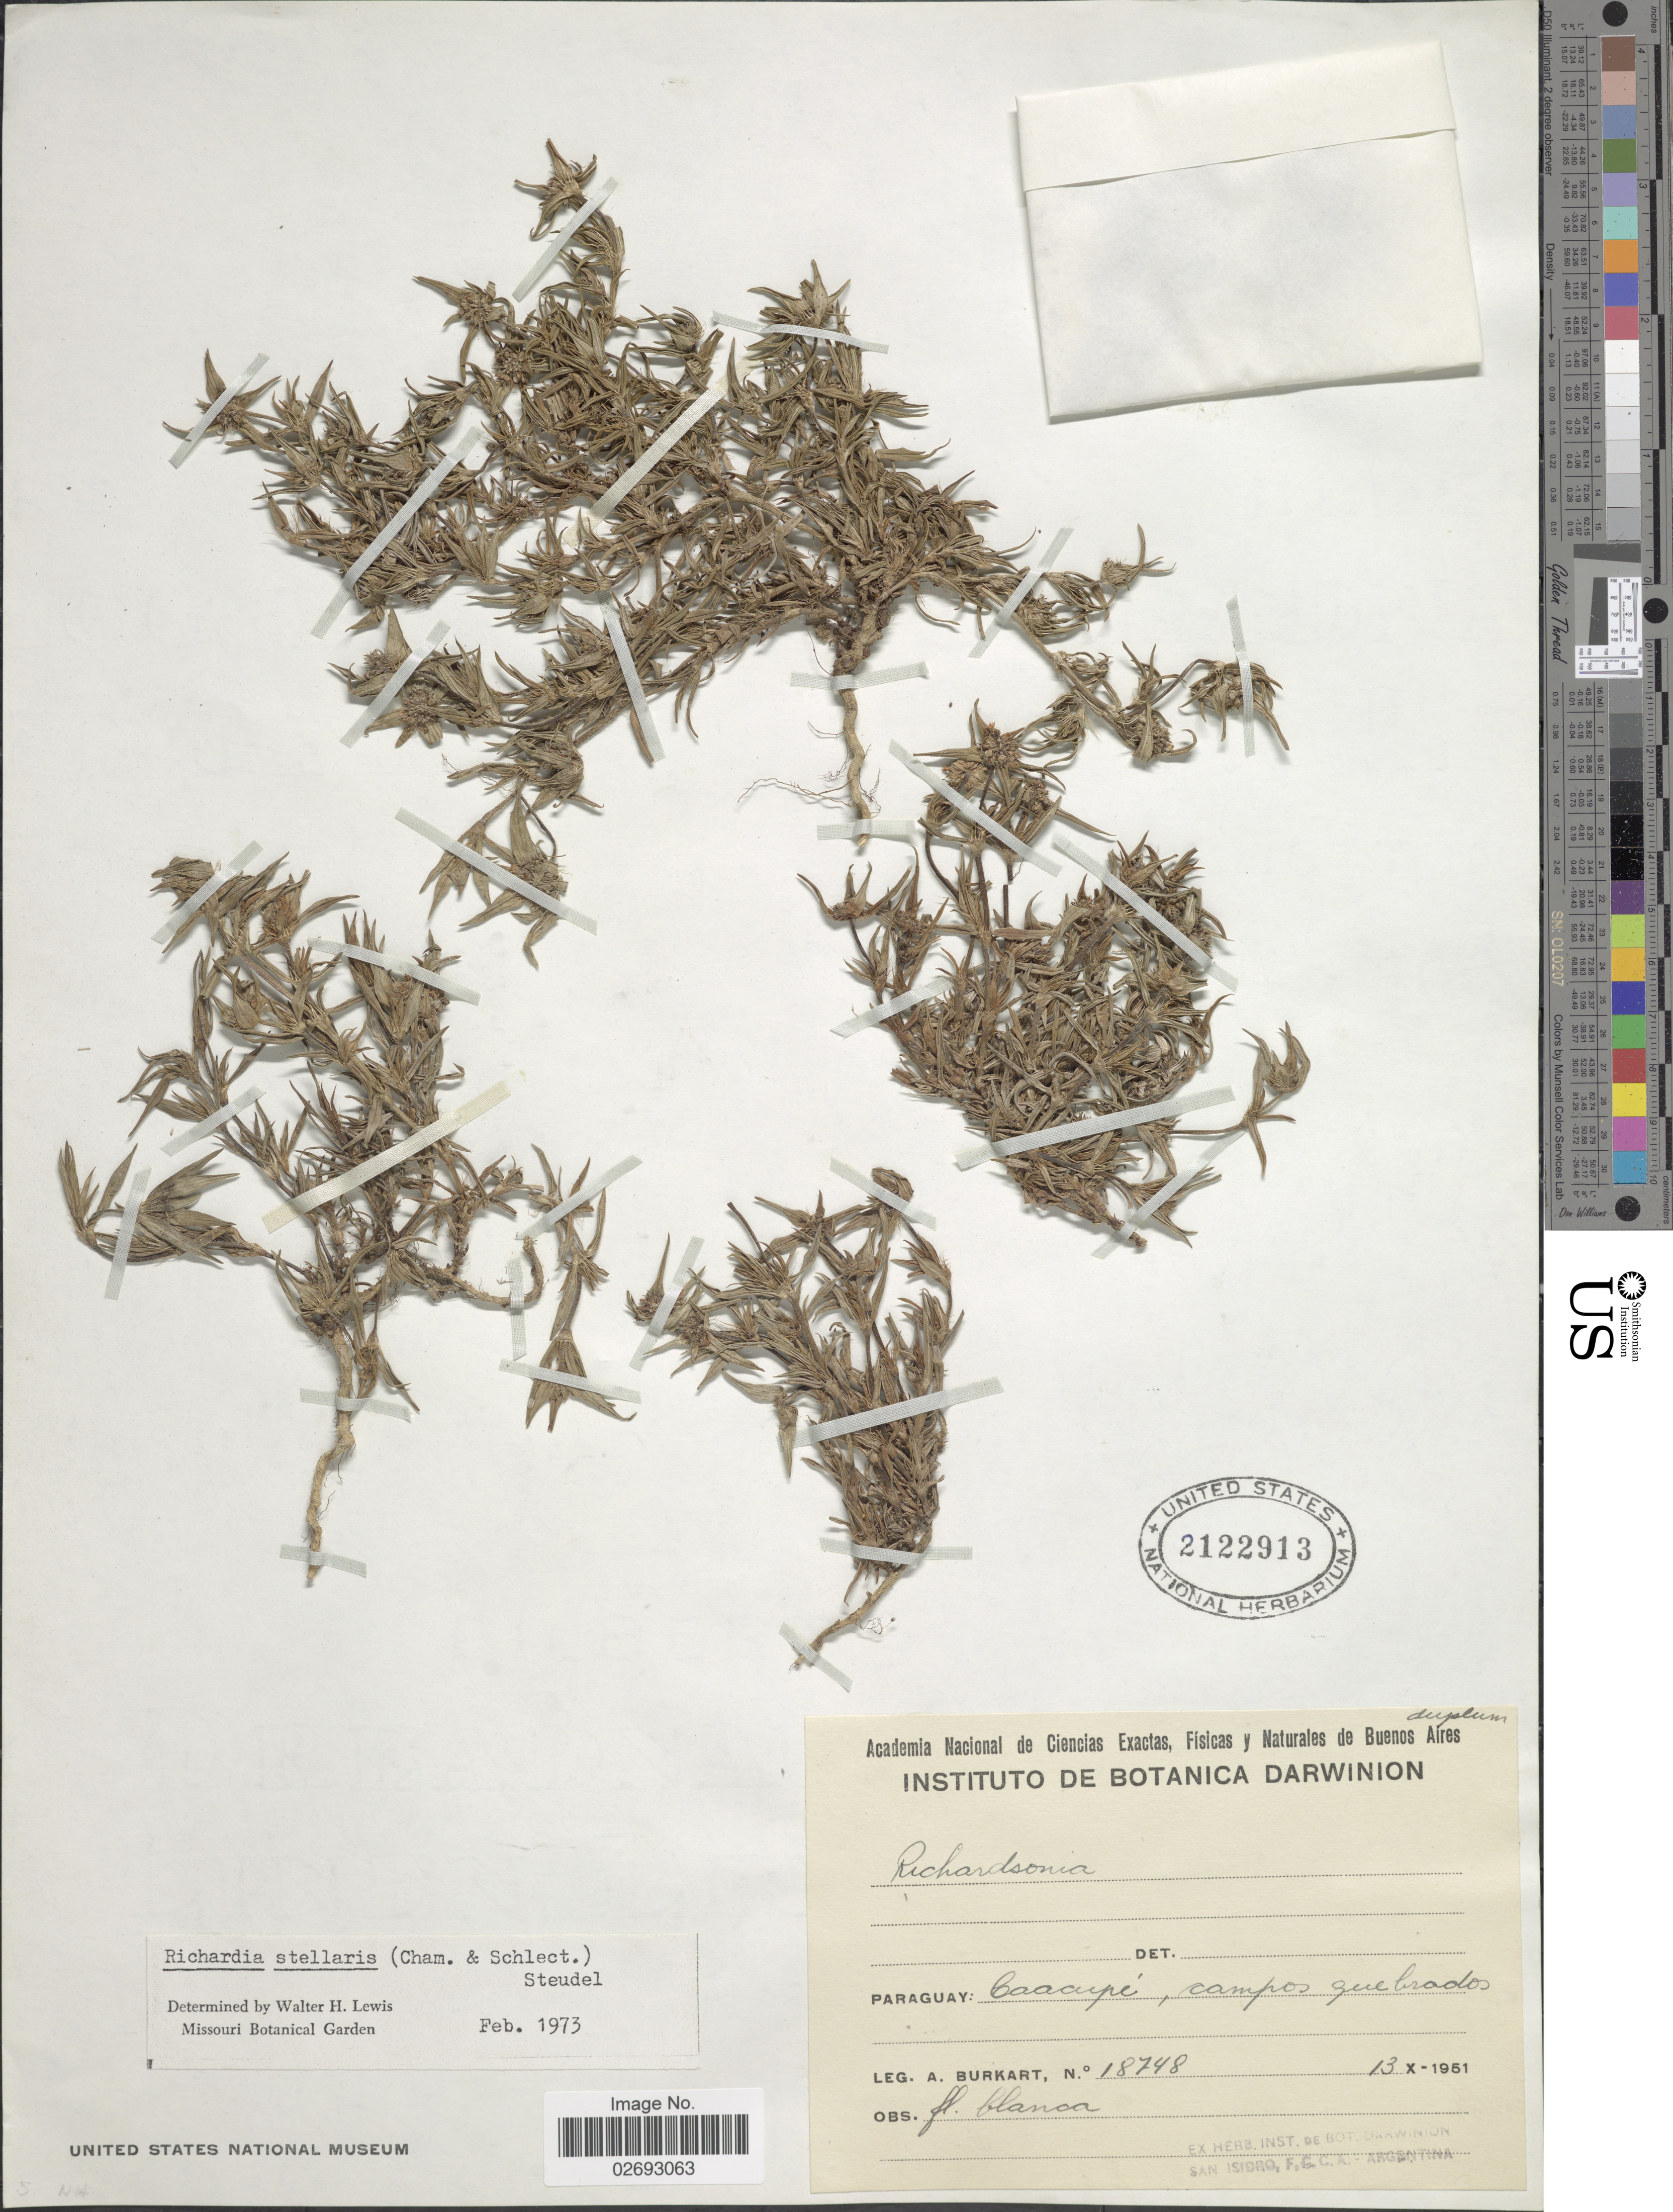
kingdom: Plantae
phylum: Tracheophyta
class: Magnoliopsida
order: Gentianales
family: Rubiaceae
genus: Richardia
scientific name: Richardia stellaris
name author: (Cham. & Schltdl.) Steud.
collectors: A. E. Burkart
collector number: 18748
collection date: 1951-10-13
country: Paraguay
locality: Caacupé.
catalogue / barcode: US 2122913